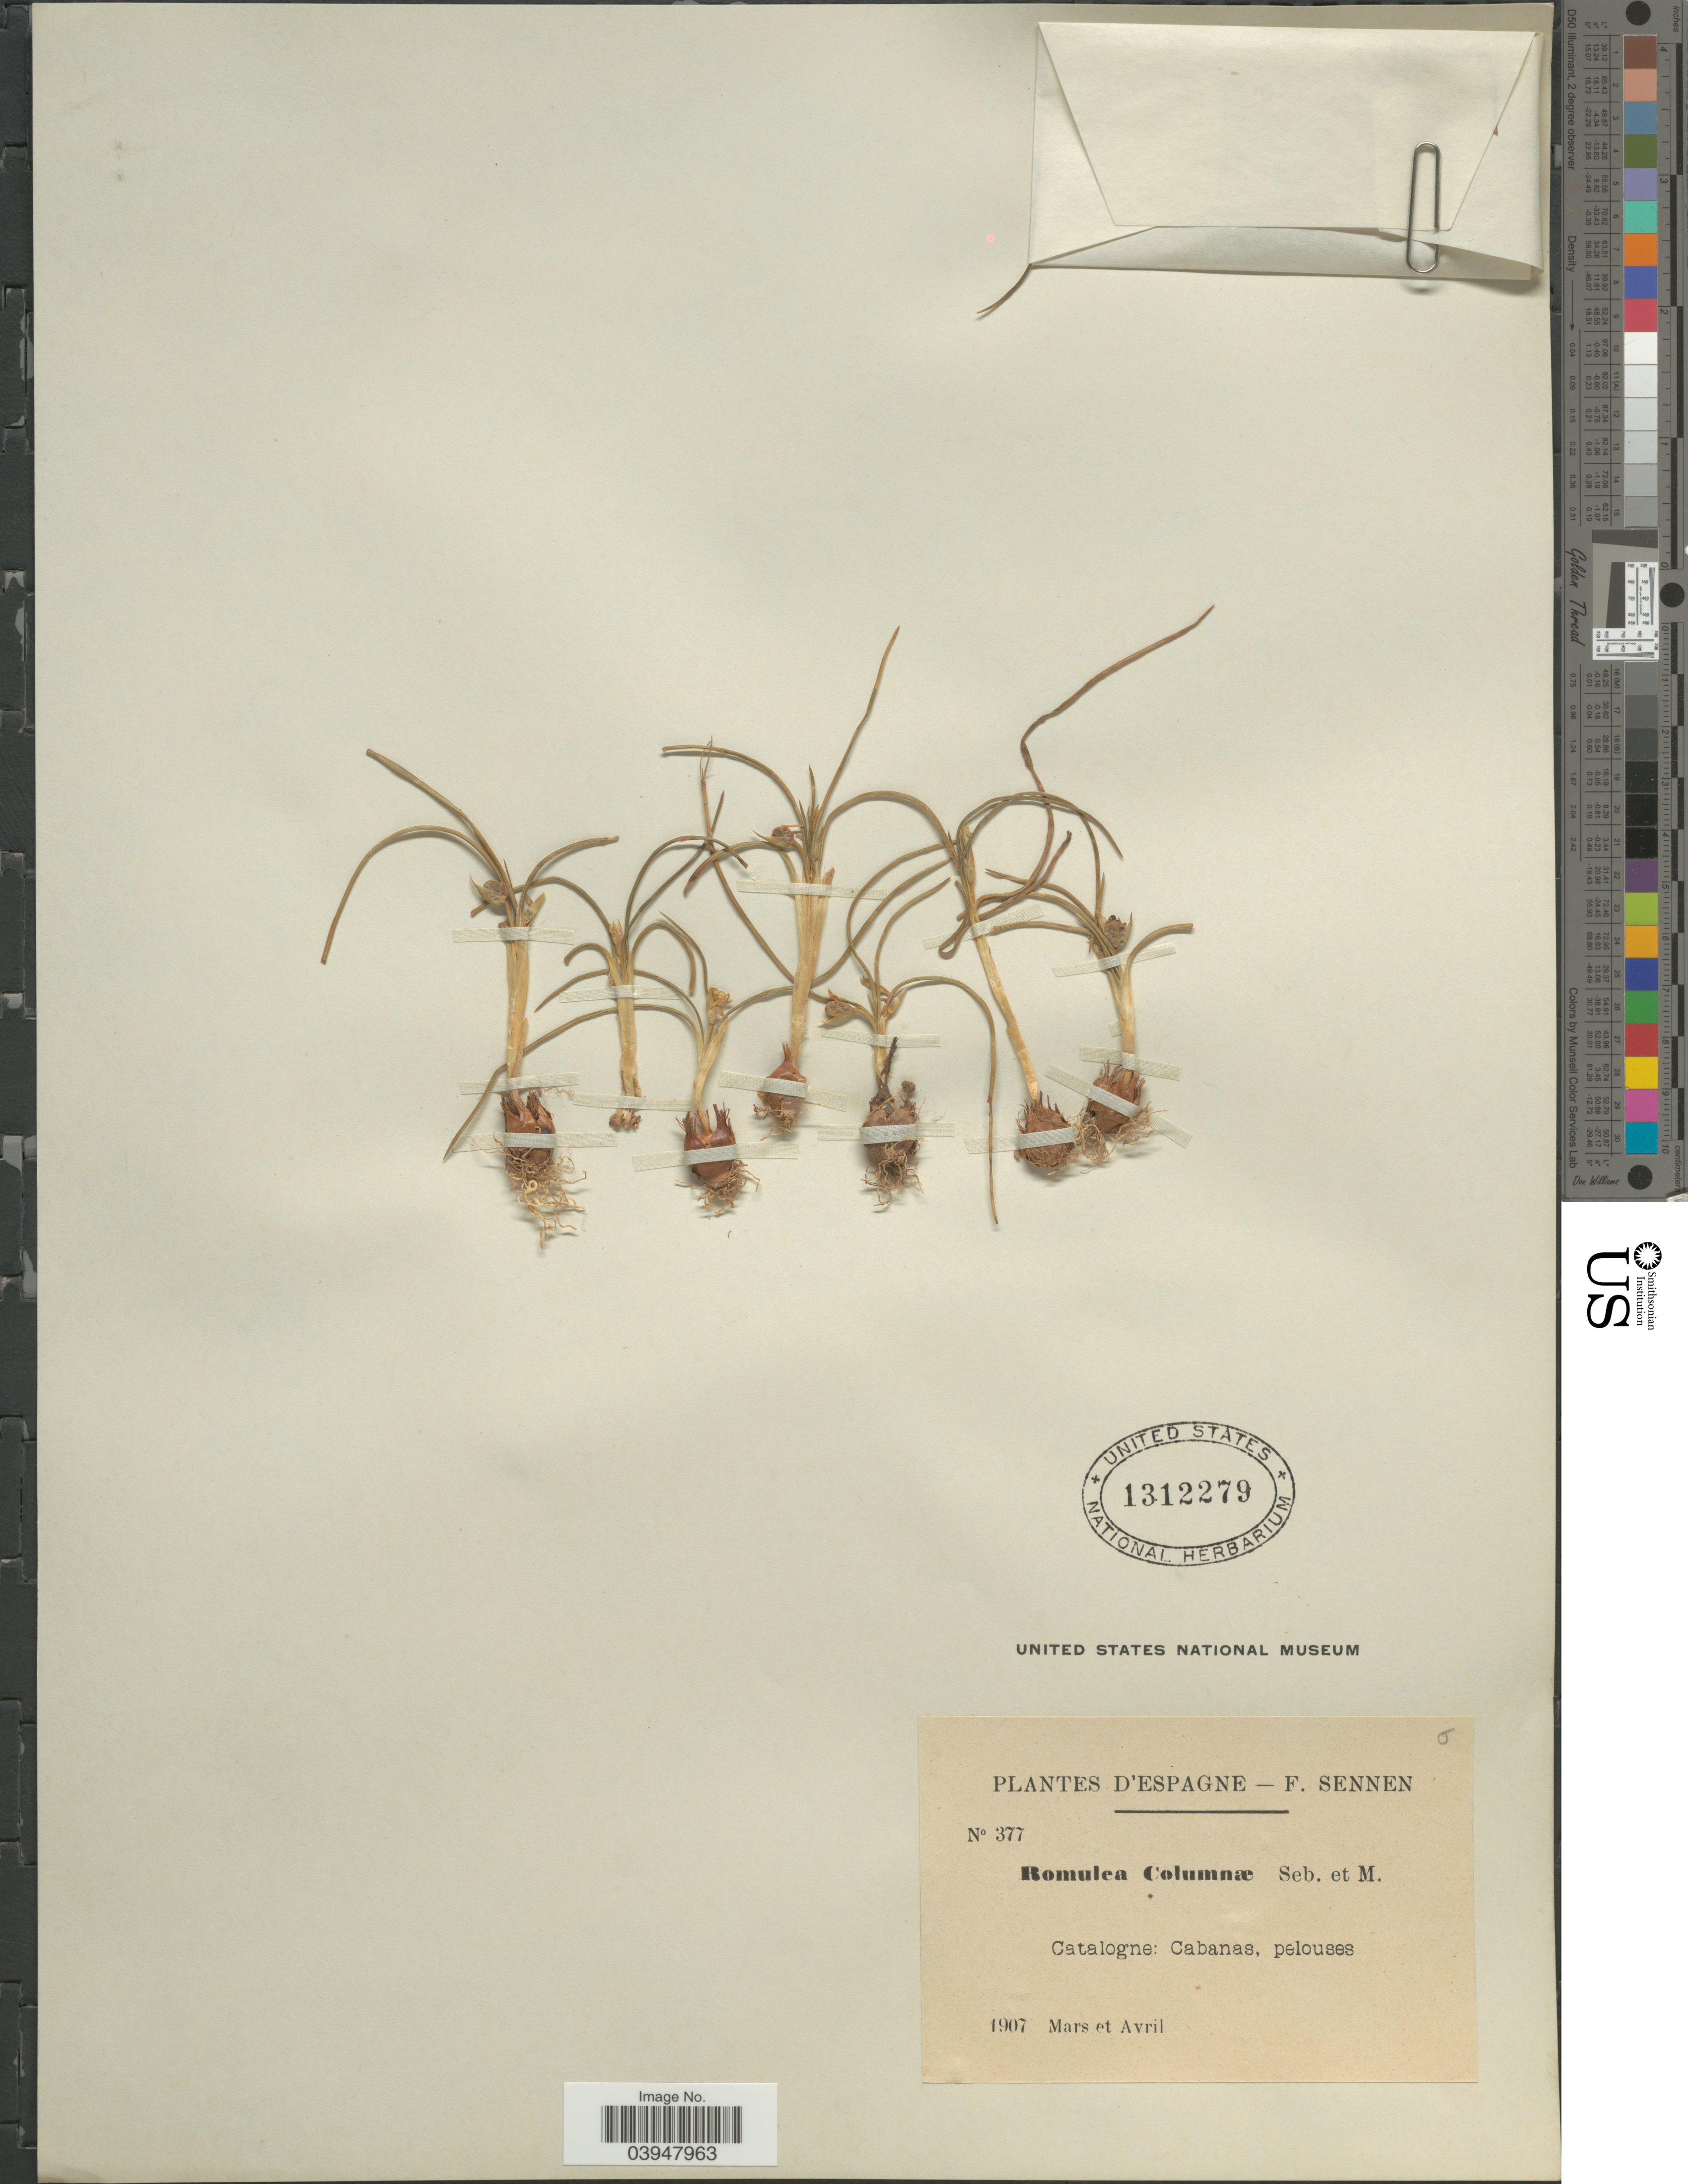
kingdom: Plantae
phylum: Tracheophyta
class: Liliopsida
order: Asparagales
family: Iridaceae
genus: Romulea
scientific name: Romulea columnae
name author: Sebast. & Mauri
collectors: E. Sennen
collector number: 377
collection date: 1907-03/1907-04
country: Spain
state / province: Catalunya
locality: Catalogne: Cabanas, pelouses.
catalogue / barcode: US 1312279